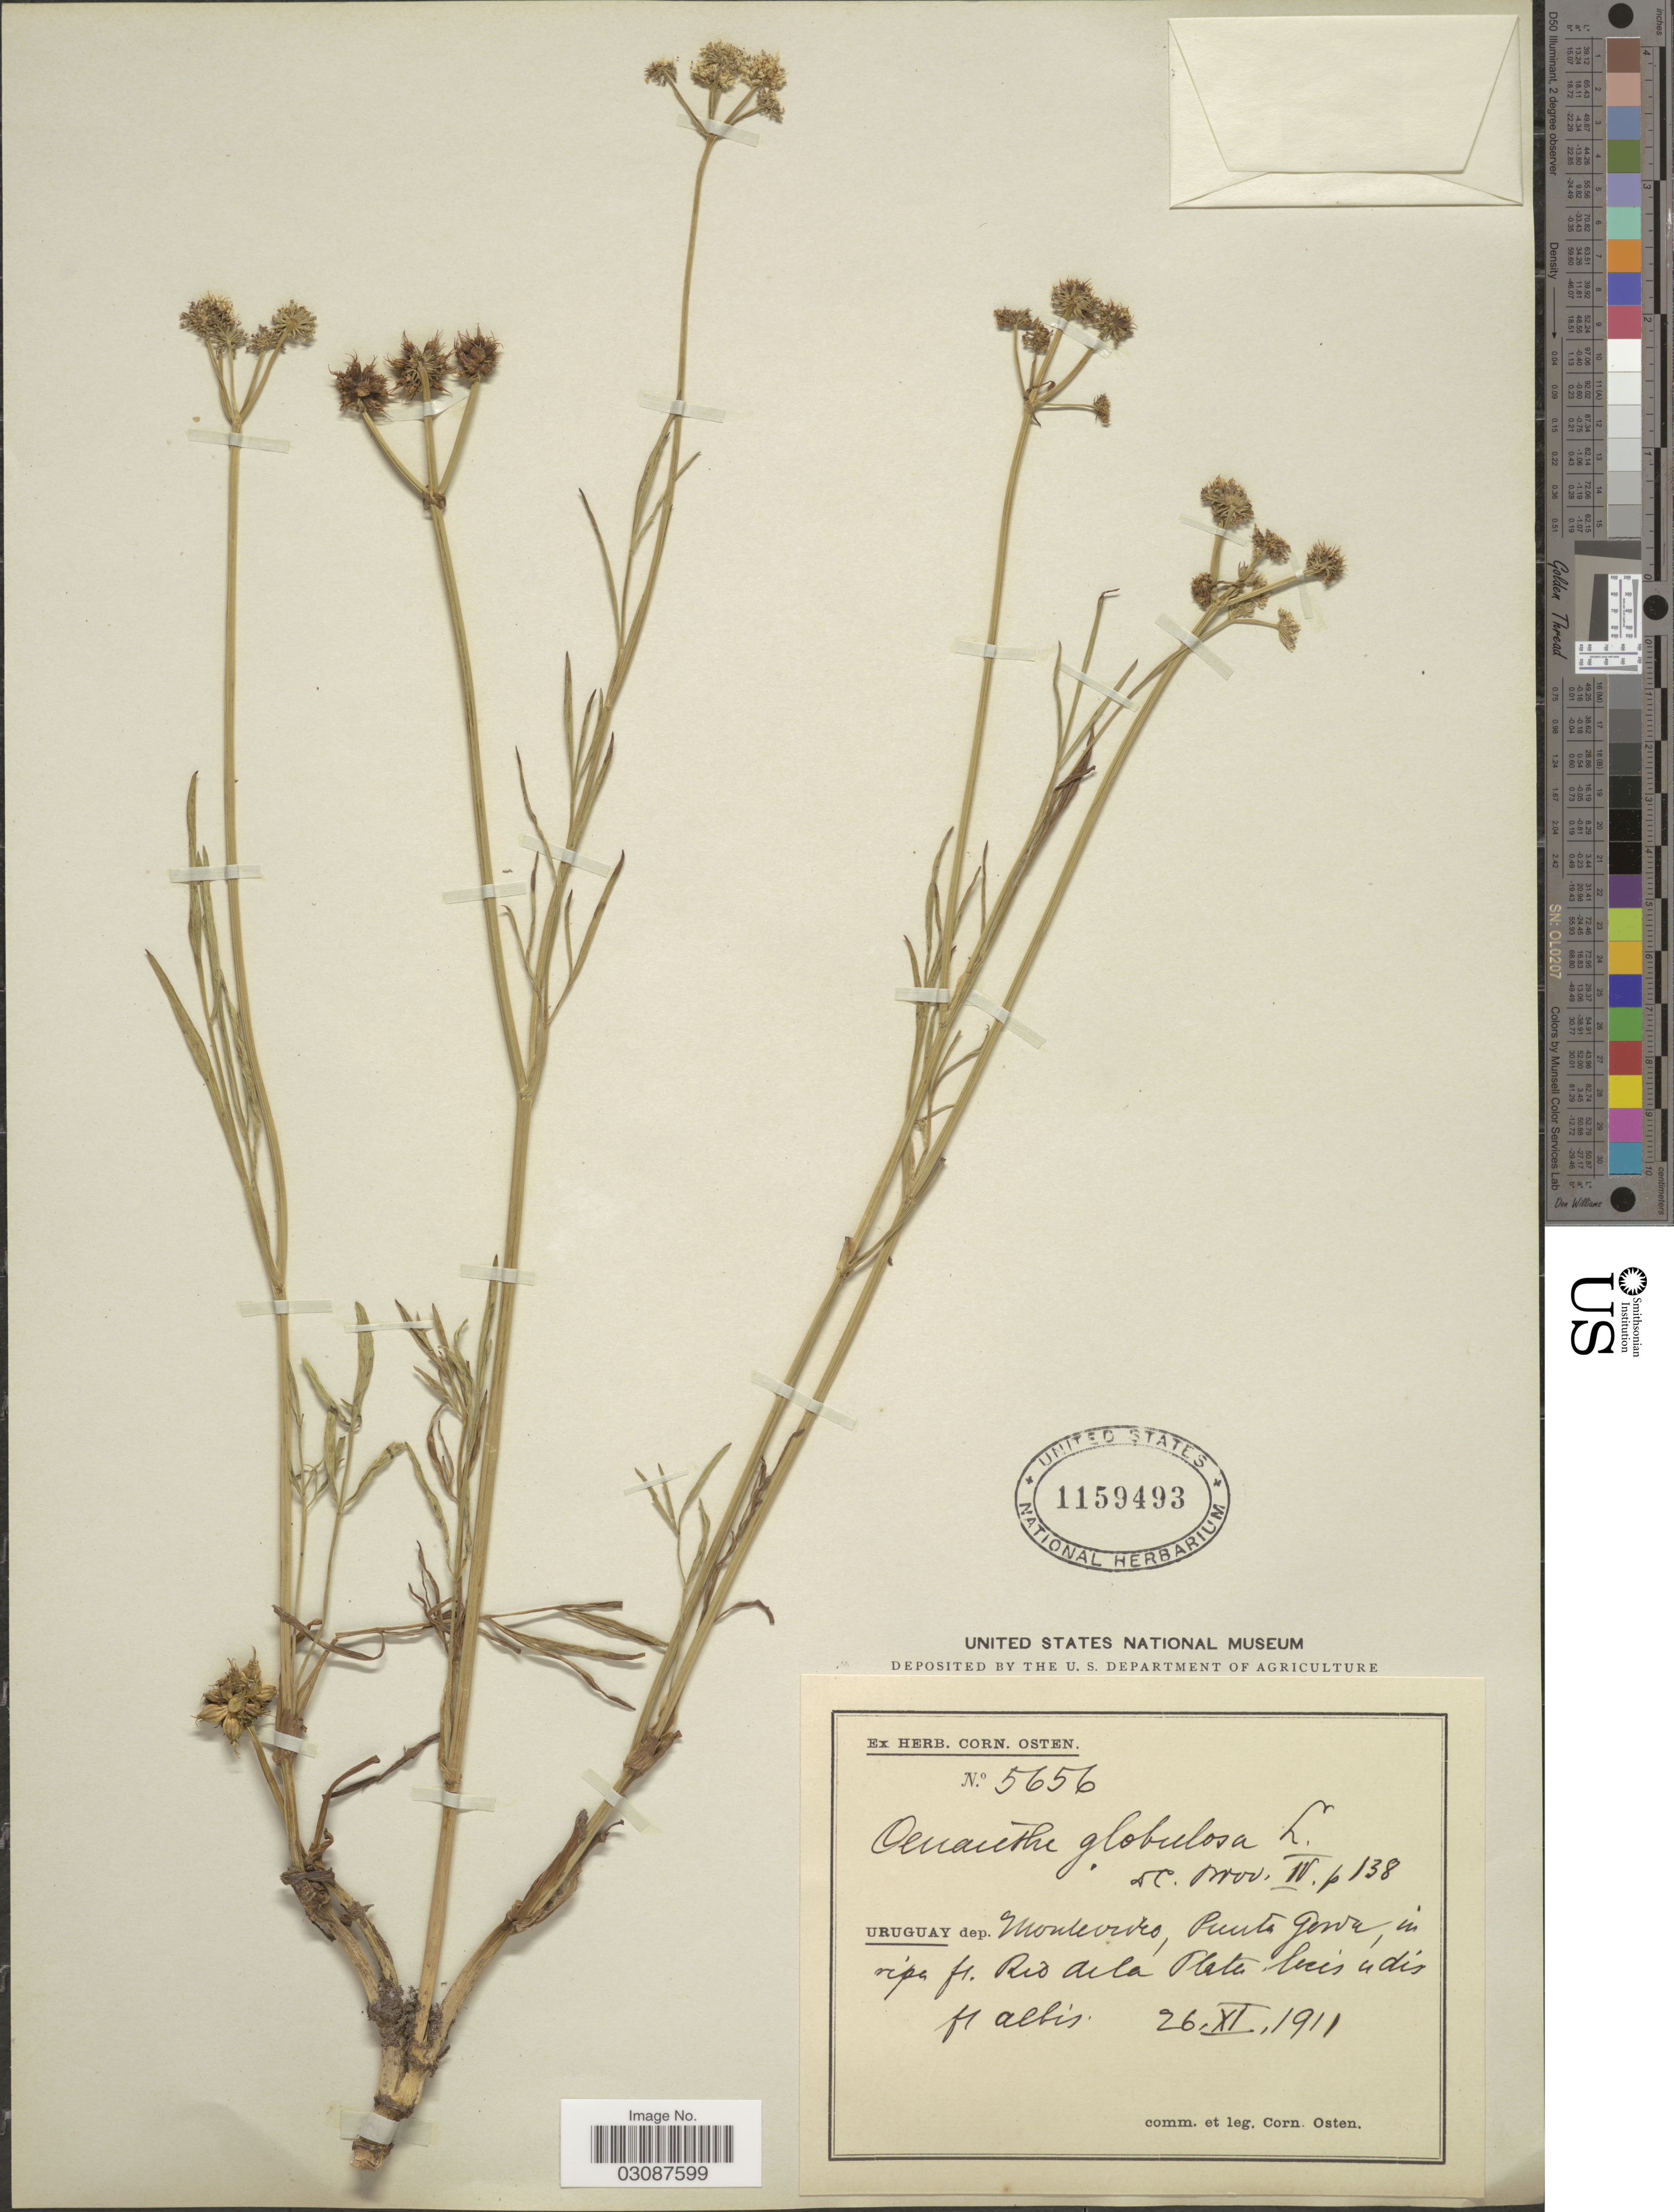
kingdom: Plantae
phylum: Tracheophyta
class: Magnoliopsida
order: Apiales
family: Apiaceae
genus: Oenanthe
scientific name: Oenanthe globulosa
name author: L.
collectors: C. Osten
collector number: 5656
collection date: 1911-11-26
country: Uruguay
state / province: Montevideo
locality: Dep. Montevideo, Punta Gorda, in ripa fl. Rio dela Plata beis údis fl albis.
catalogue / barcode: US 1159493